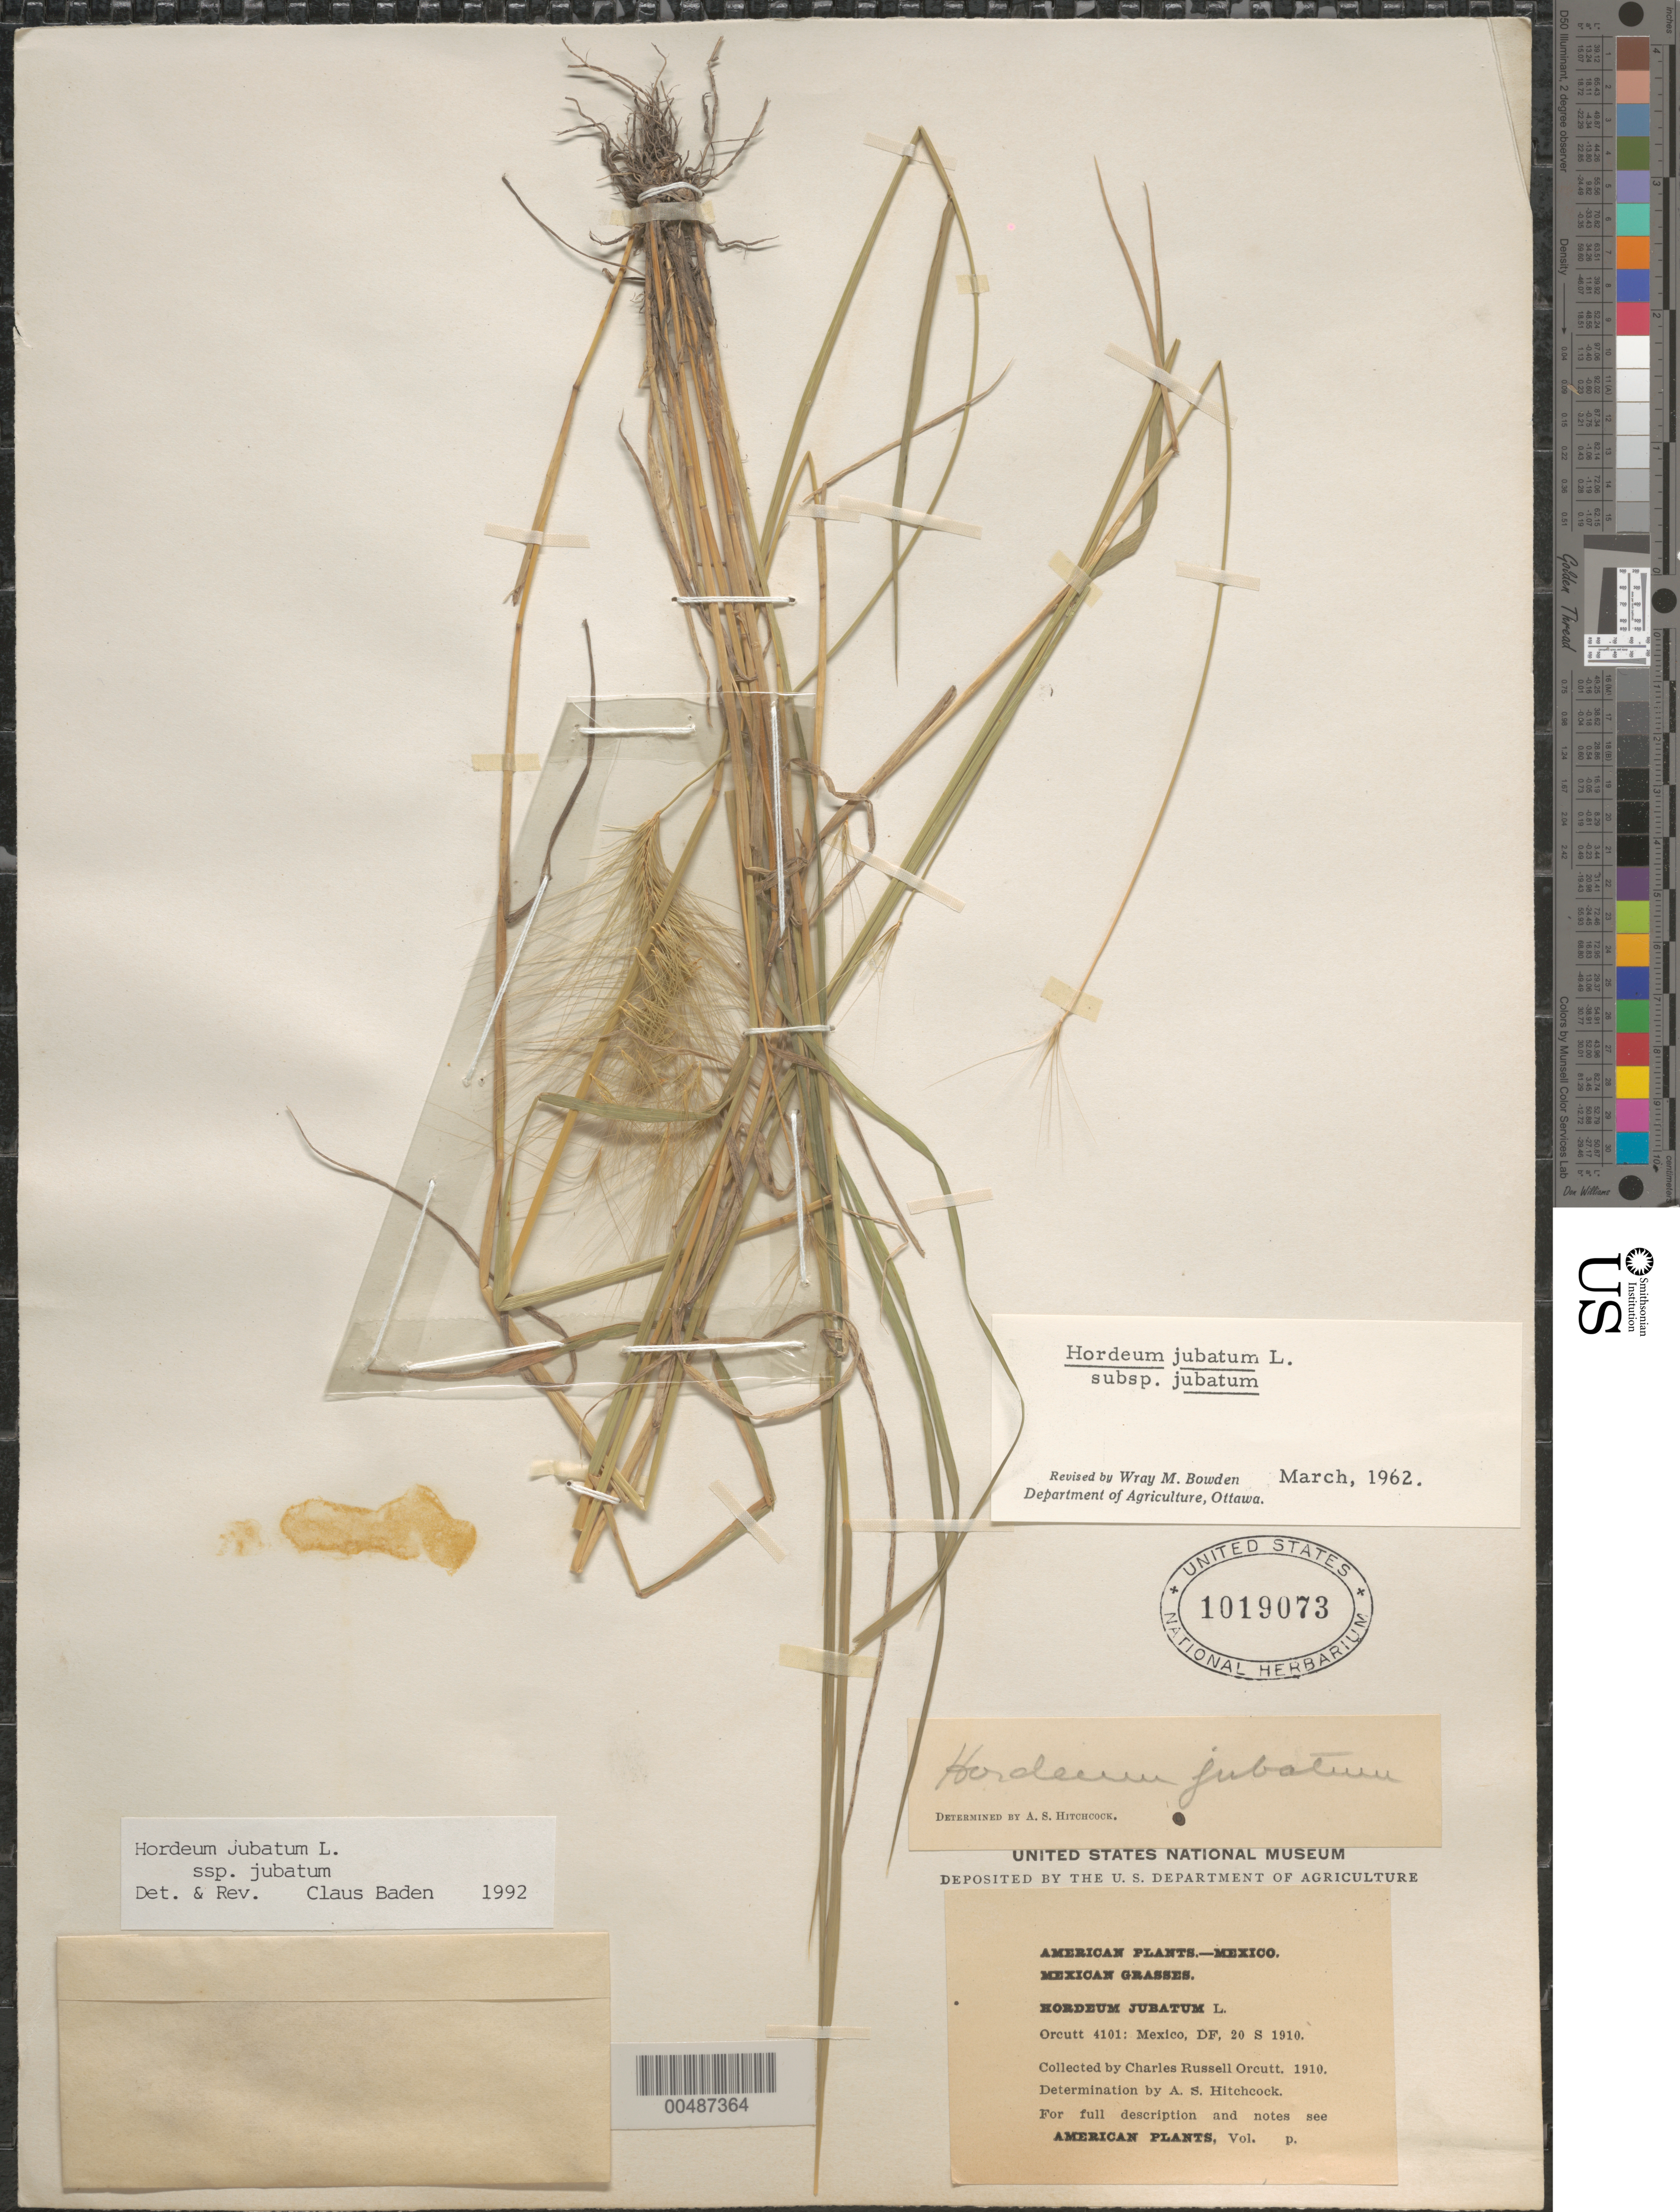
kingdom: Plantae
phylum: Tracheophyta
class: Liliopsida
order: Poales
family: Poaceae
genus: Hordeum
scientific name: Hordeum jubatum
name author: L.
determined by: Baden, C.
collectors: C. R. Orcutt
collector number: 4101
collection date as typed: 20 Sep 1910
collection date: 1910-09-20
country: Mexico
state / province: Distrito Federal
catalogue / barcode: US 1019073